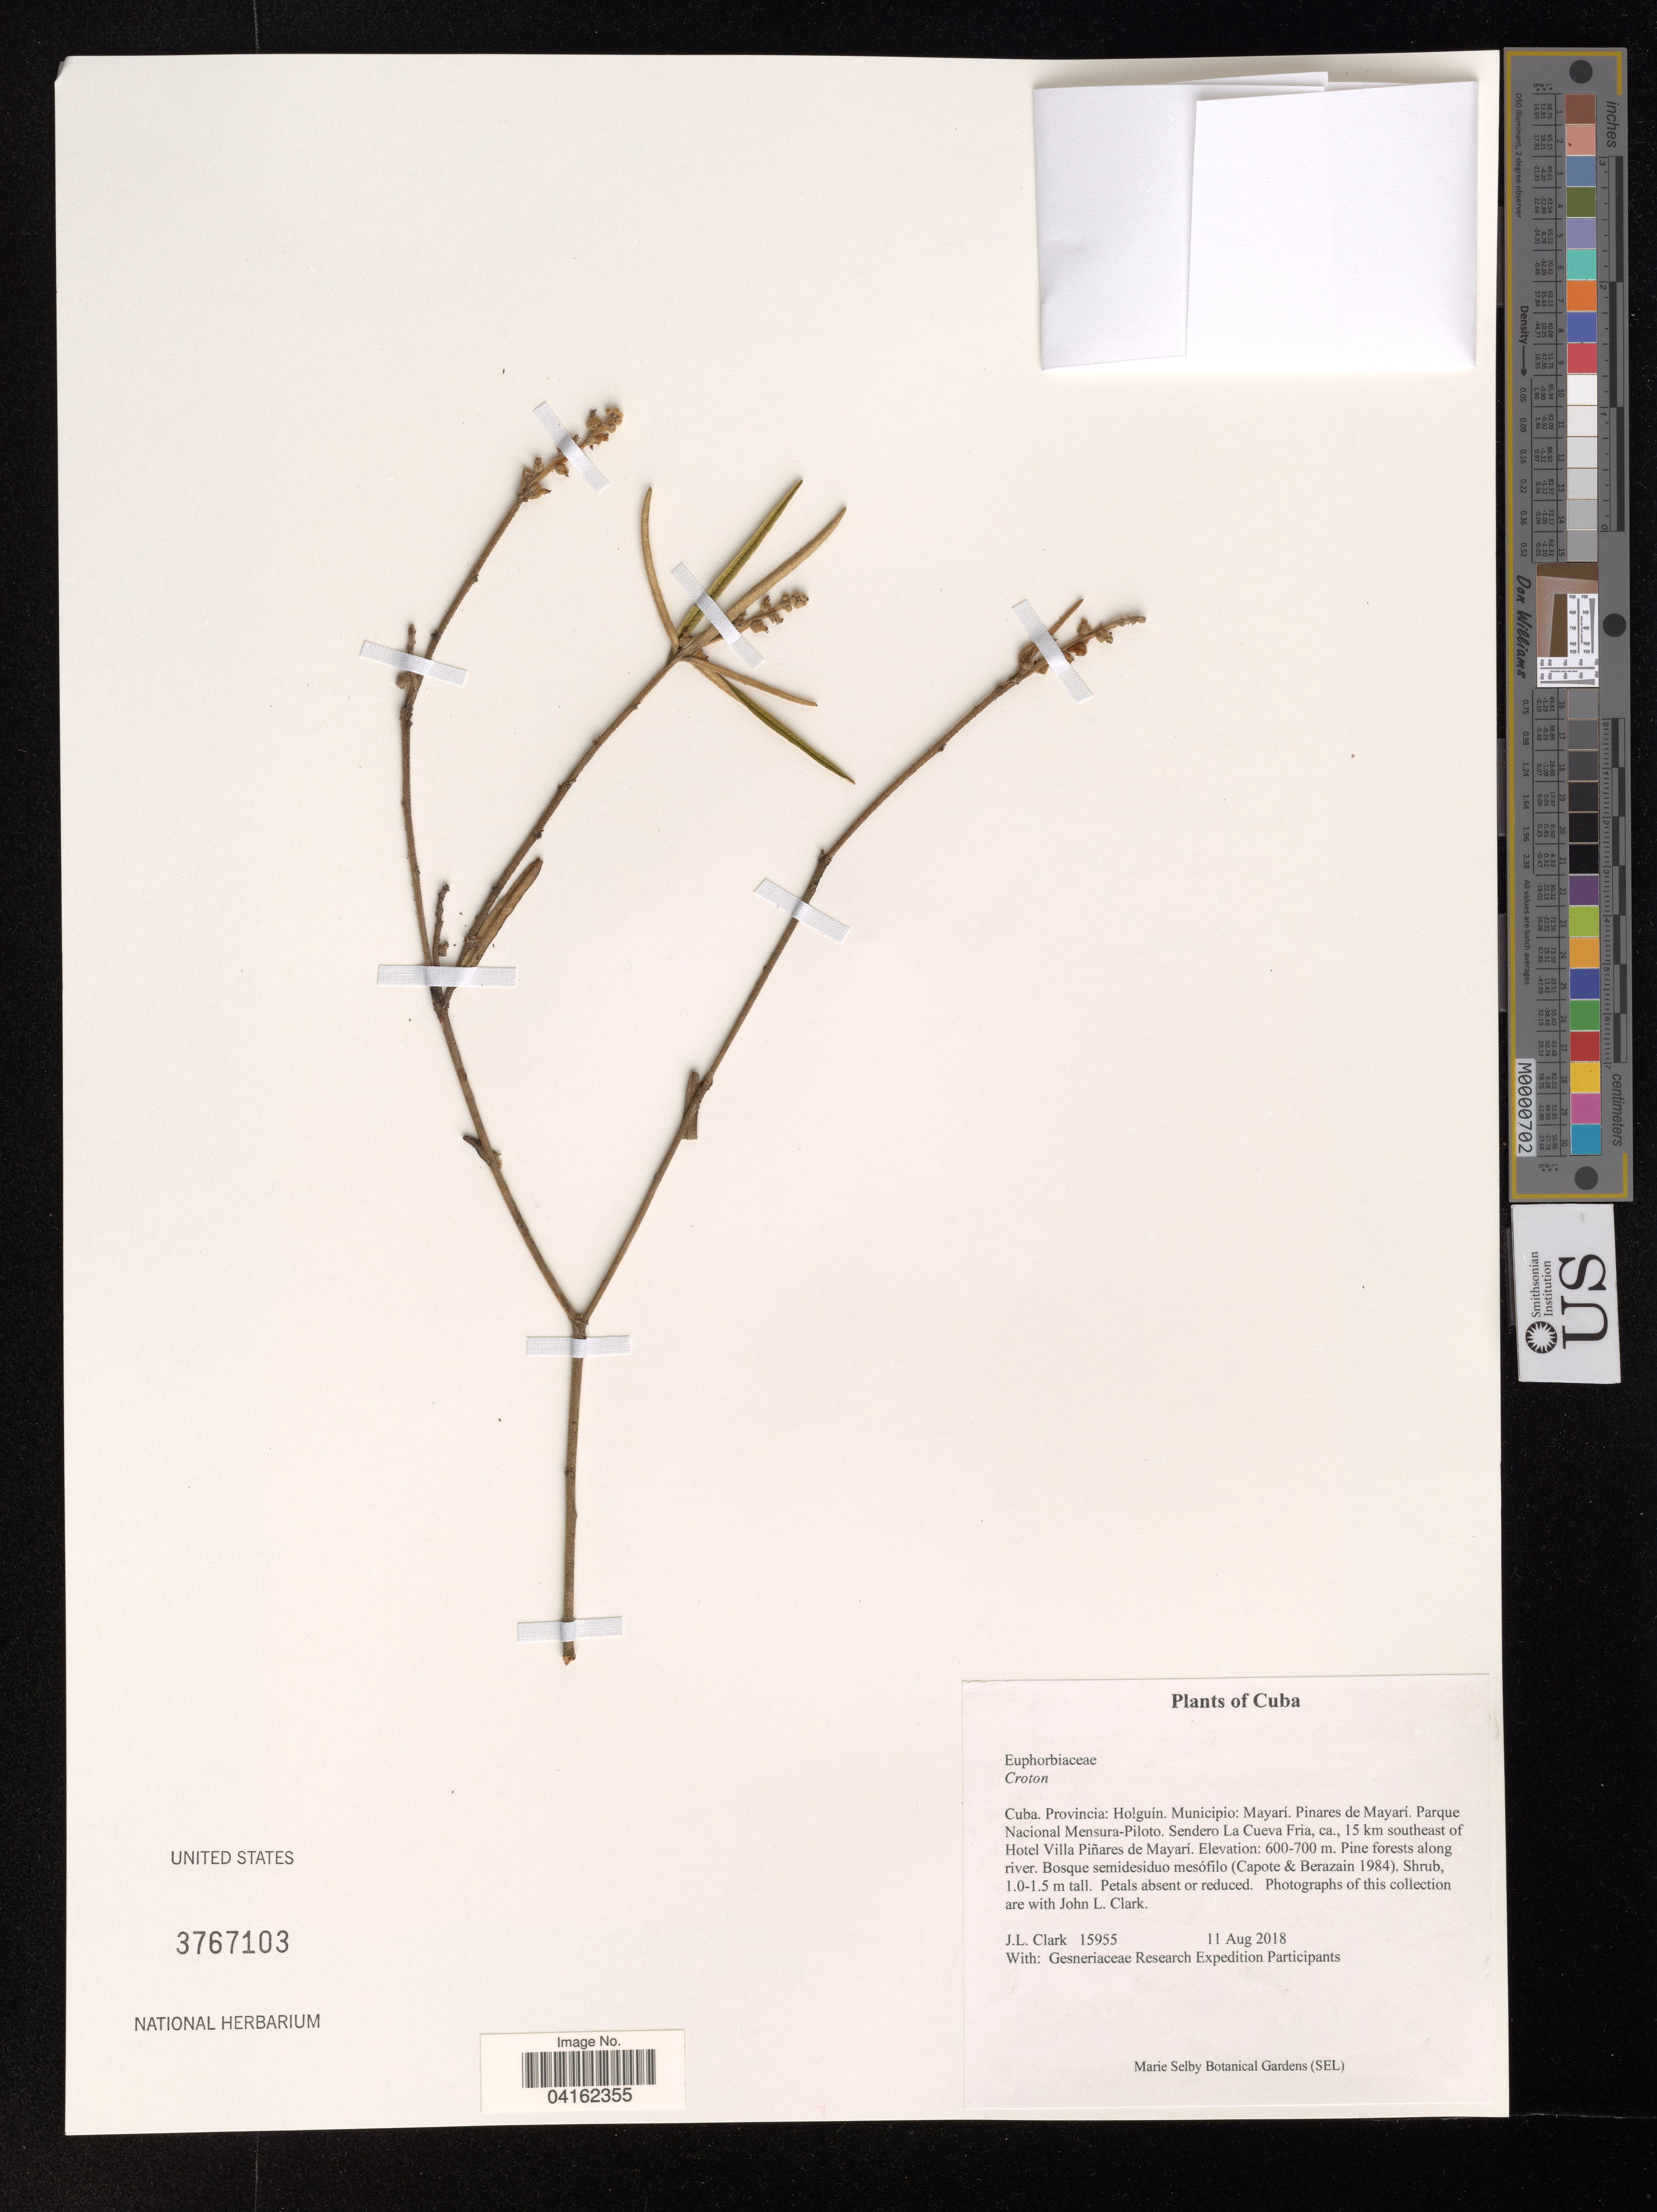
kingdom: Plantae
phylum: Tracheophyta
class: Magnoliopsida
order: Malpighiales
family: Euphorbiaceae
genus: Croton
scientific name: Croton sp.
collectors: J. L. Clark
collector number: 15955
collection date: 2018-08-11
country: Cuba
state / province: Holguín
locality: Municipio: Mayarí. Pinares de Mayarí. Parque Nacional Mensura-Piloto. Sendero La Cueva Fria, ca., 15 km southeast of Hotel Villa Piñares de Mayarí.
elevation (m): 600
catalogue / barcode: US 3767103